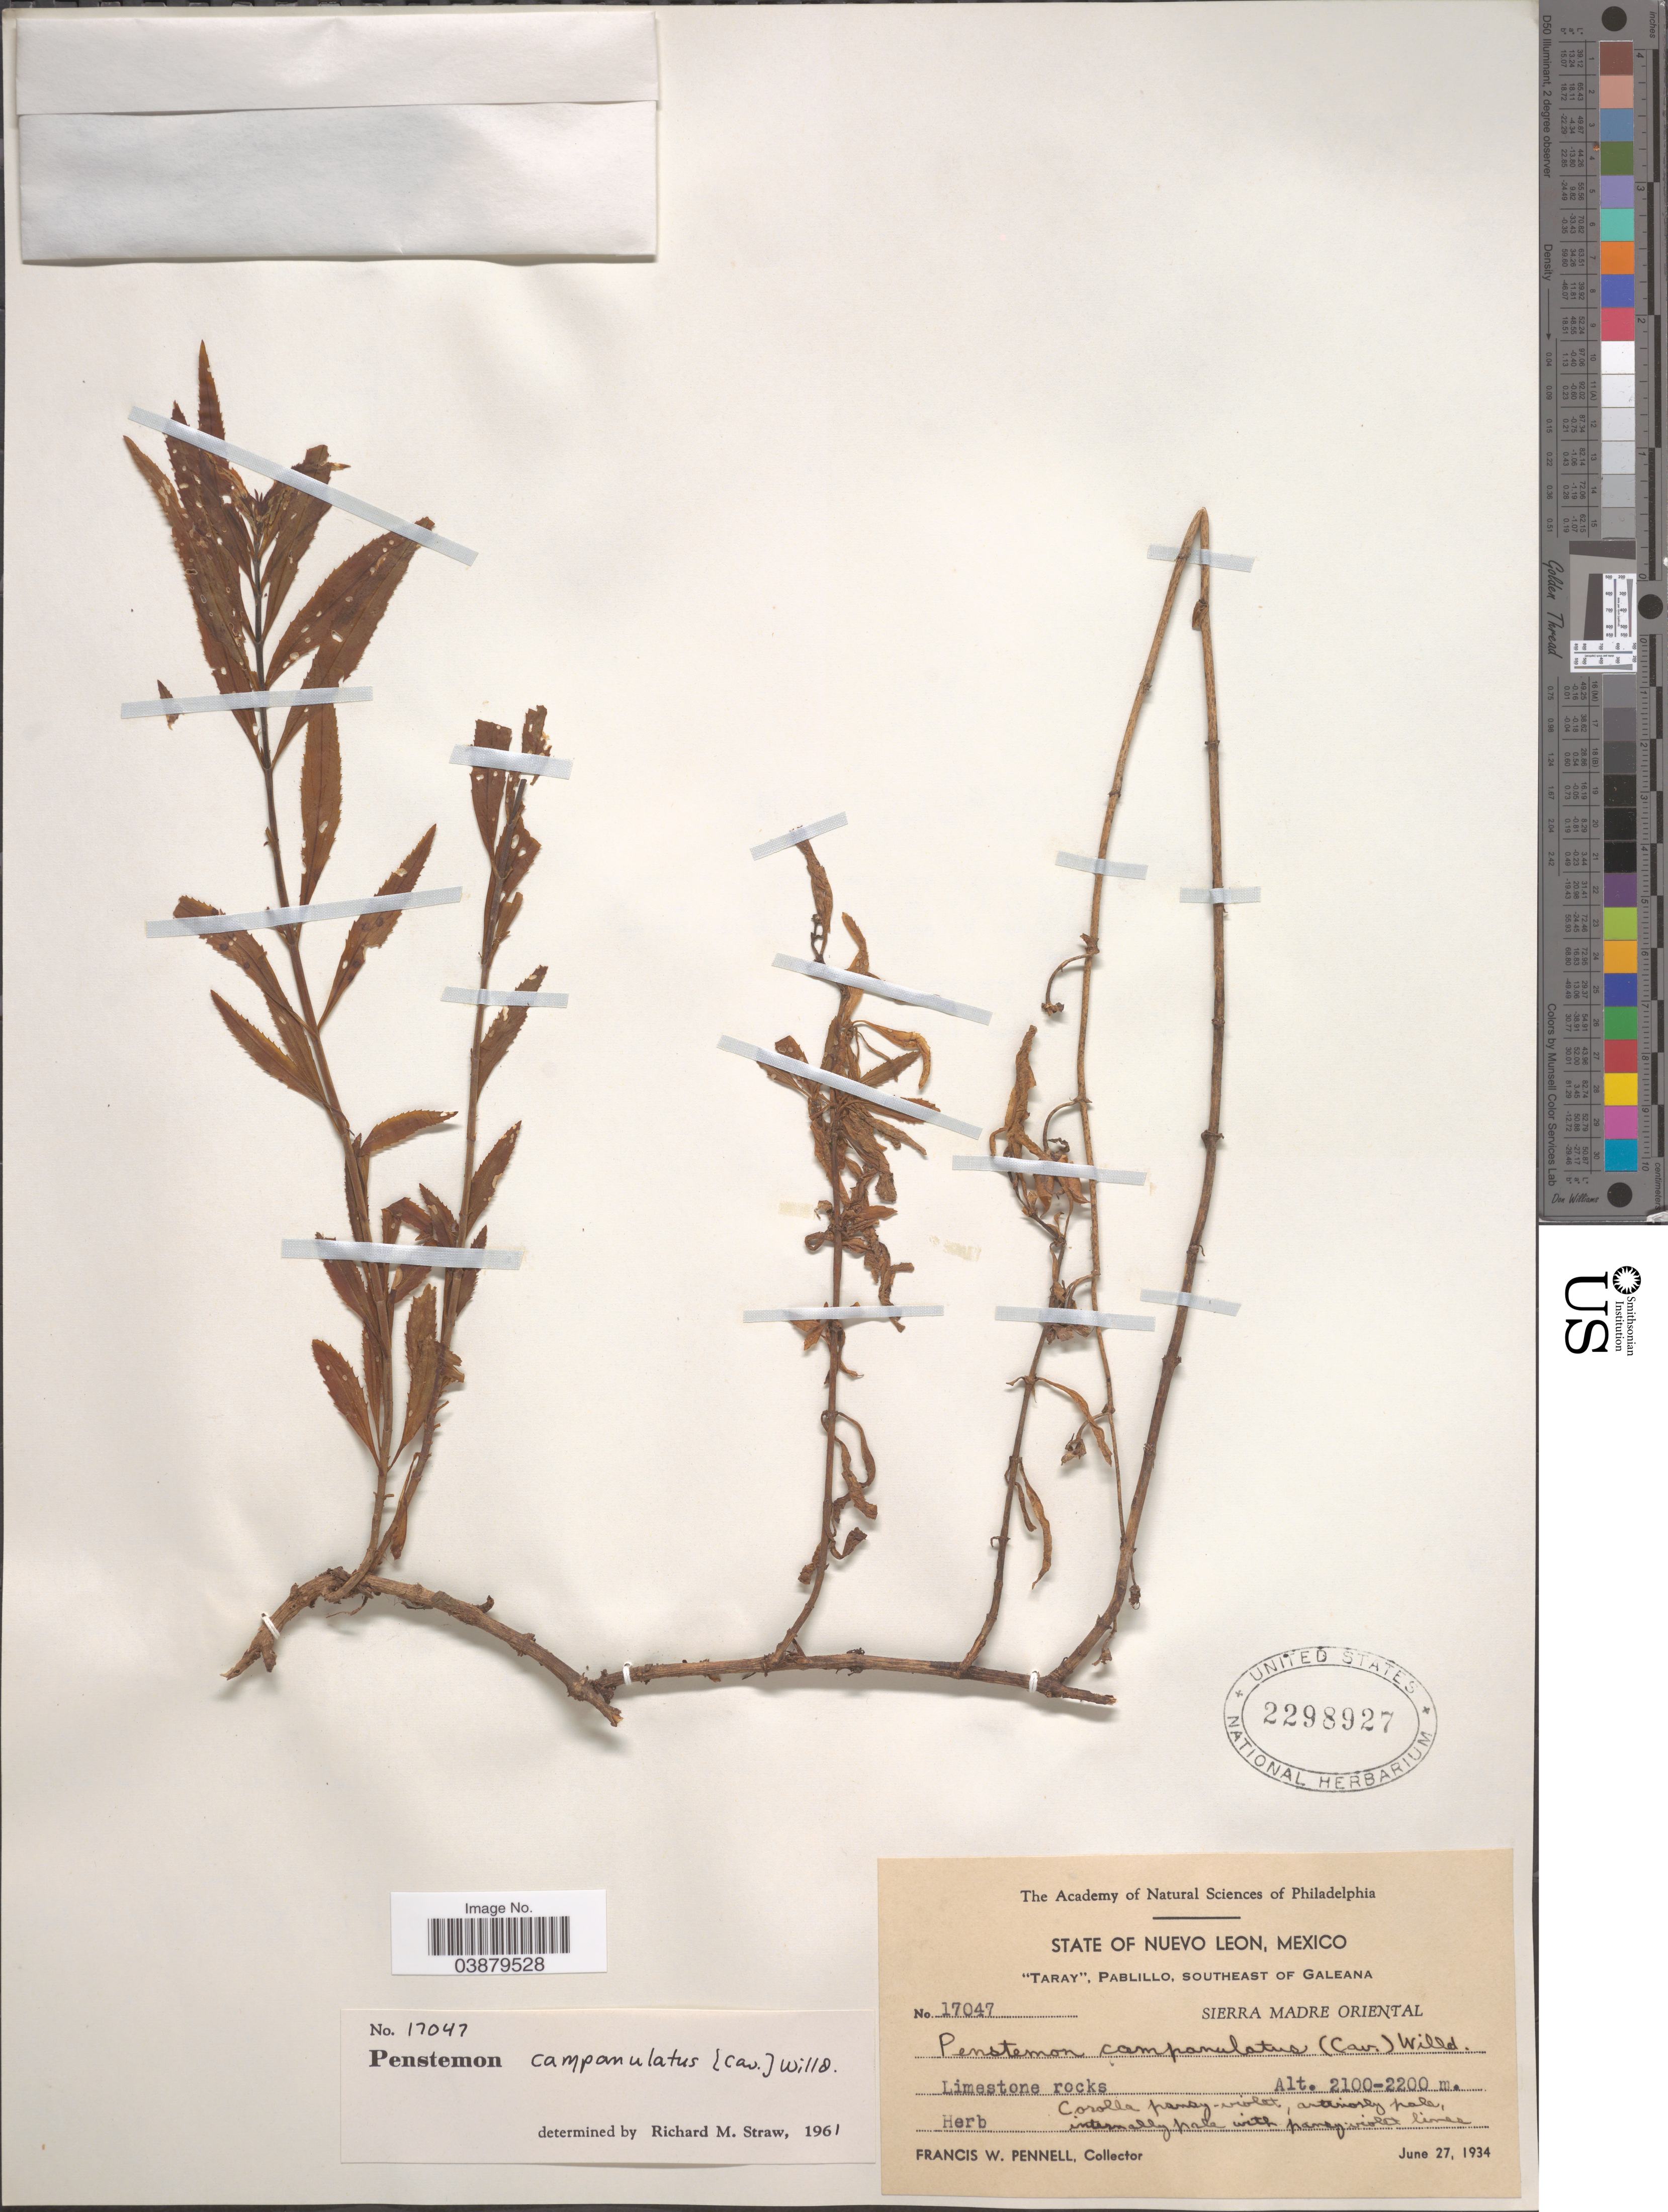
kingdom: Plantae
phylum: Tracheophyta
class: Magnoliopsida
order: Lamiales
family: Plantaginaceae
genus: Penstemon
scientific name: Penstemon campanulatus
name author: (Cav.) Willd.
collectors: F. W. Pennell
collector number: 17047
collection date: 1934-06-27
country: Mexico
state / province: Nuevo León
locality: Taray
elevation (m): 2100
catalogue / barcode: US 2298927